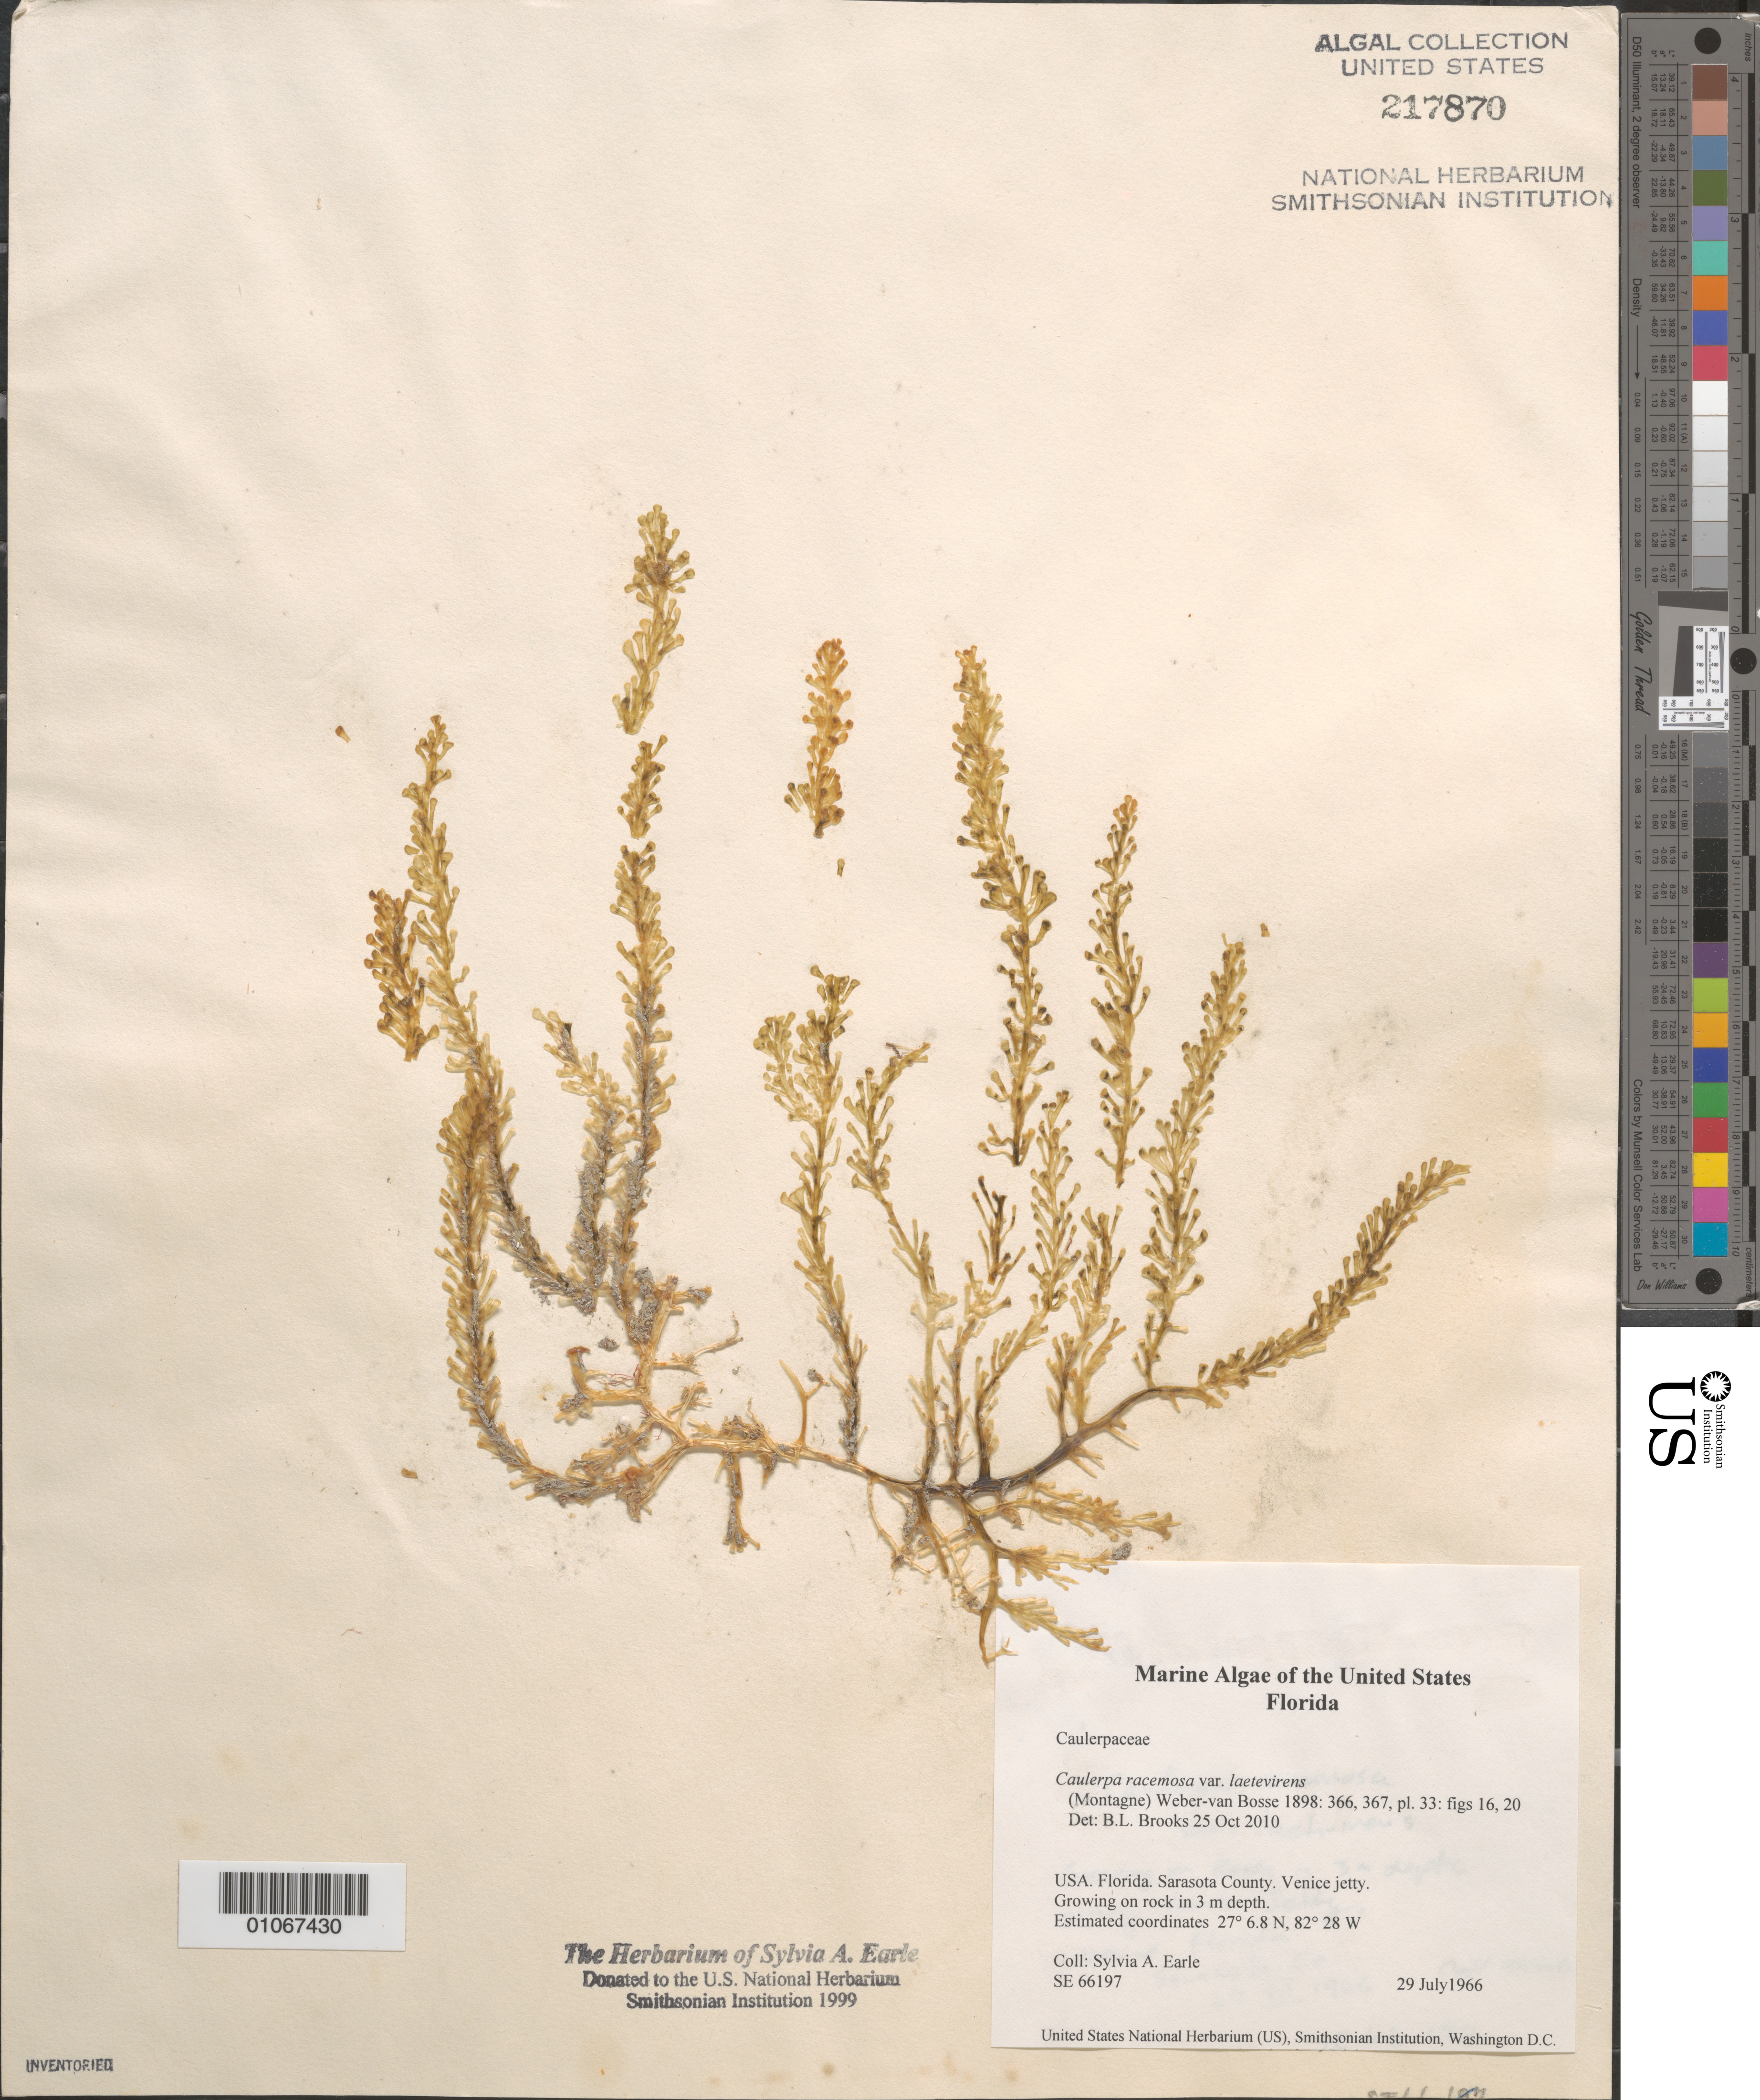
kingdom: Plantae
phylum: Chlorophyta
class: Ulvophyceae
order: Bryopsidales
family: Caulerpaceae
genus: Caulerpa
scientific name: Caulerpa racemosa var. laetevirens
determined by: Brooks, B. L., (BOT), Smithsonian Institution - National Museum of Natural History (UNITED STATES)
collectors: S. A. Earle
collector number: SE 66197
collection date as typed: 29 Jul 1966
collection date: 1966-07-29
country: United States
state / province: Florida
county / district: Sarasota County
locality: Venice jetty, Venice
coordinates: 27 6.8'N, 82 28'W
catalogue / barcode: US 217870